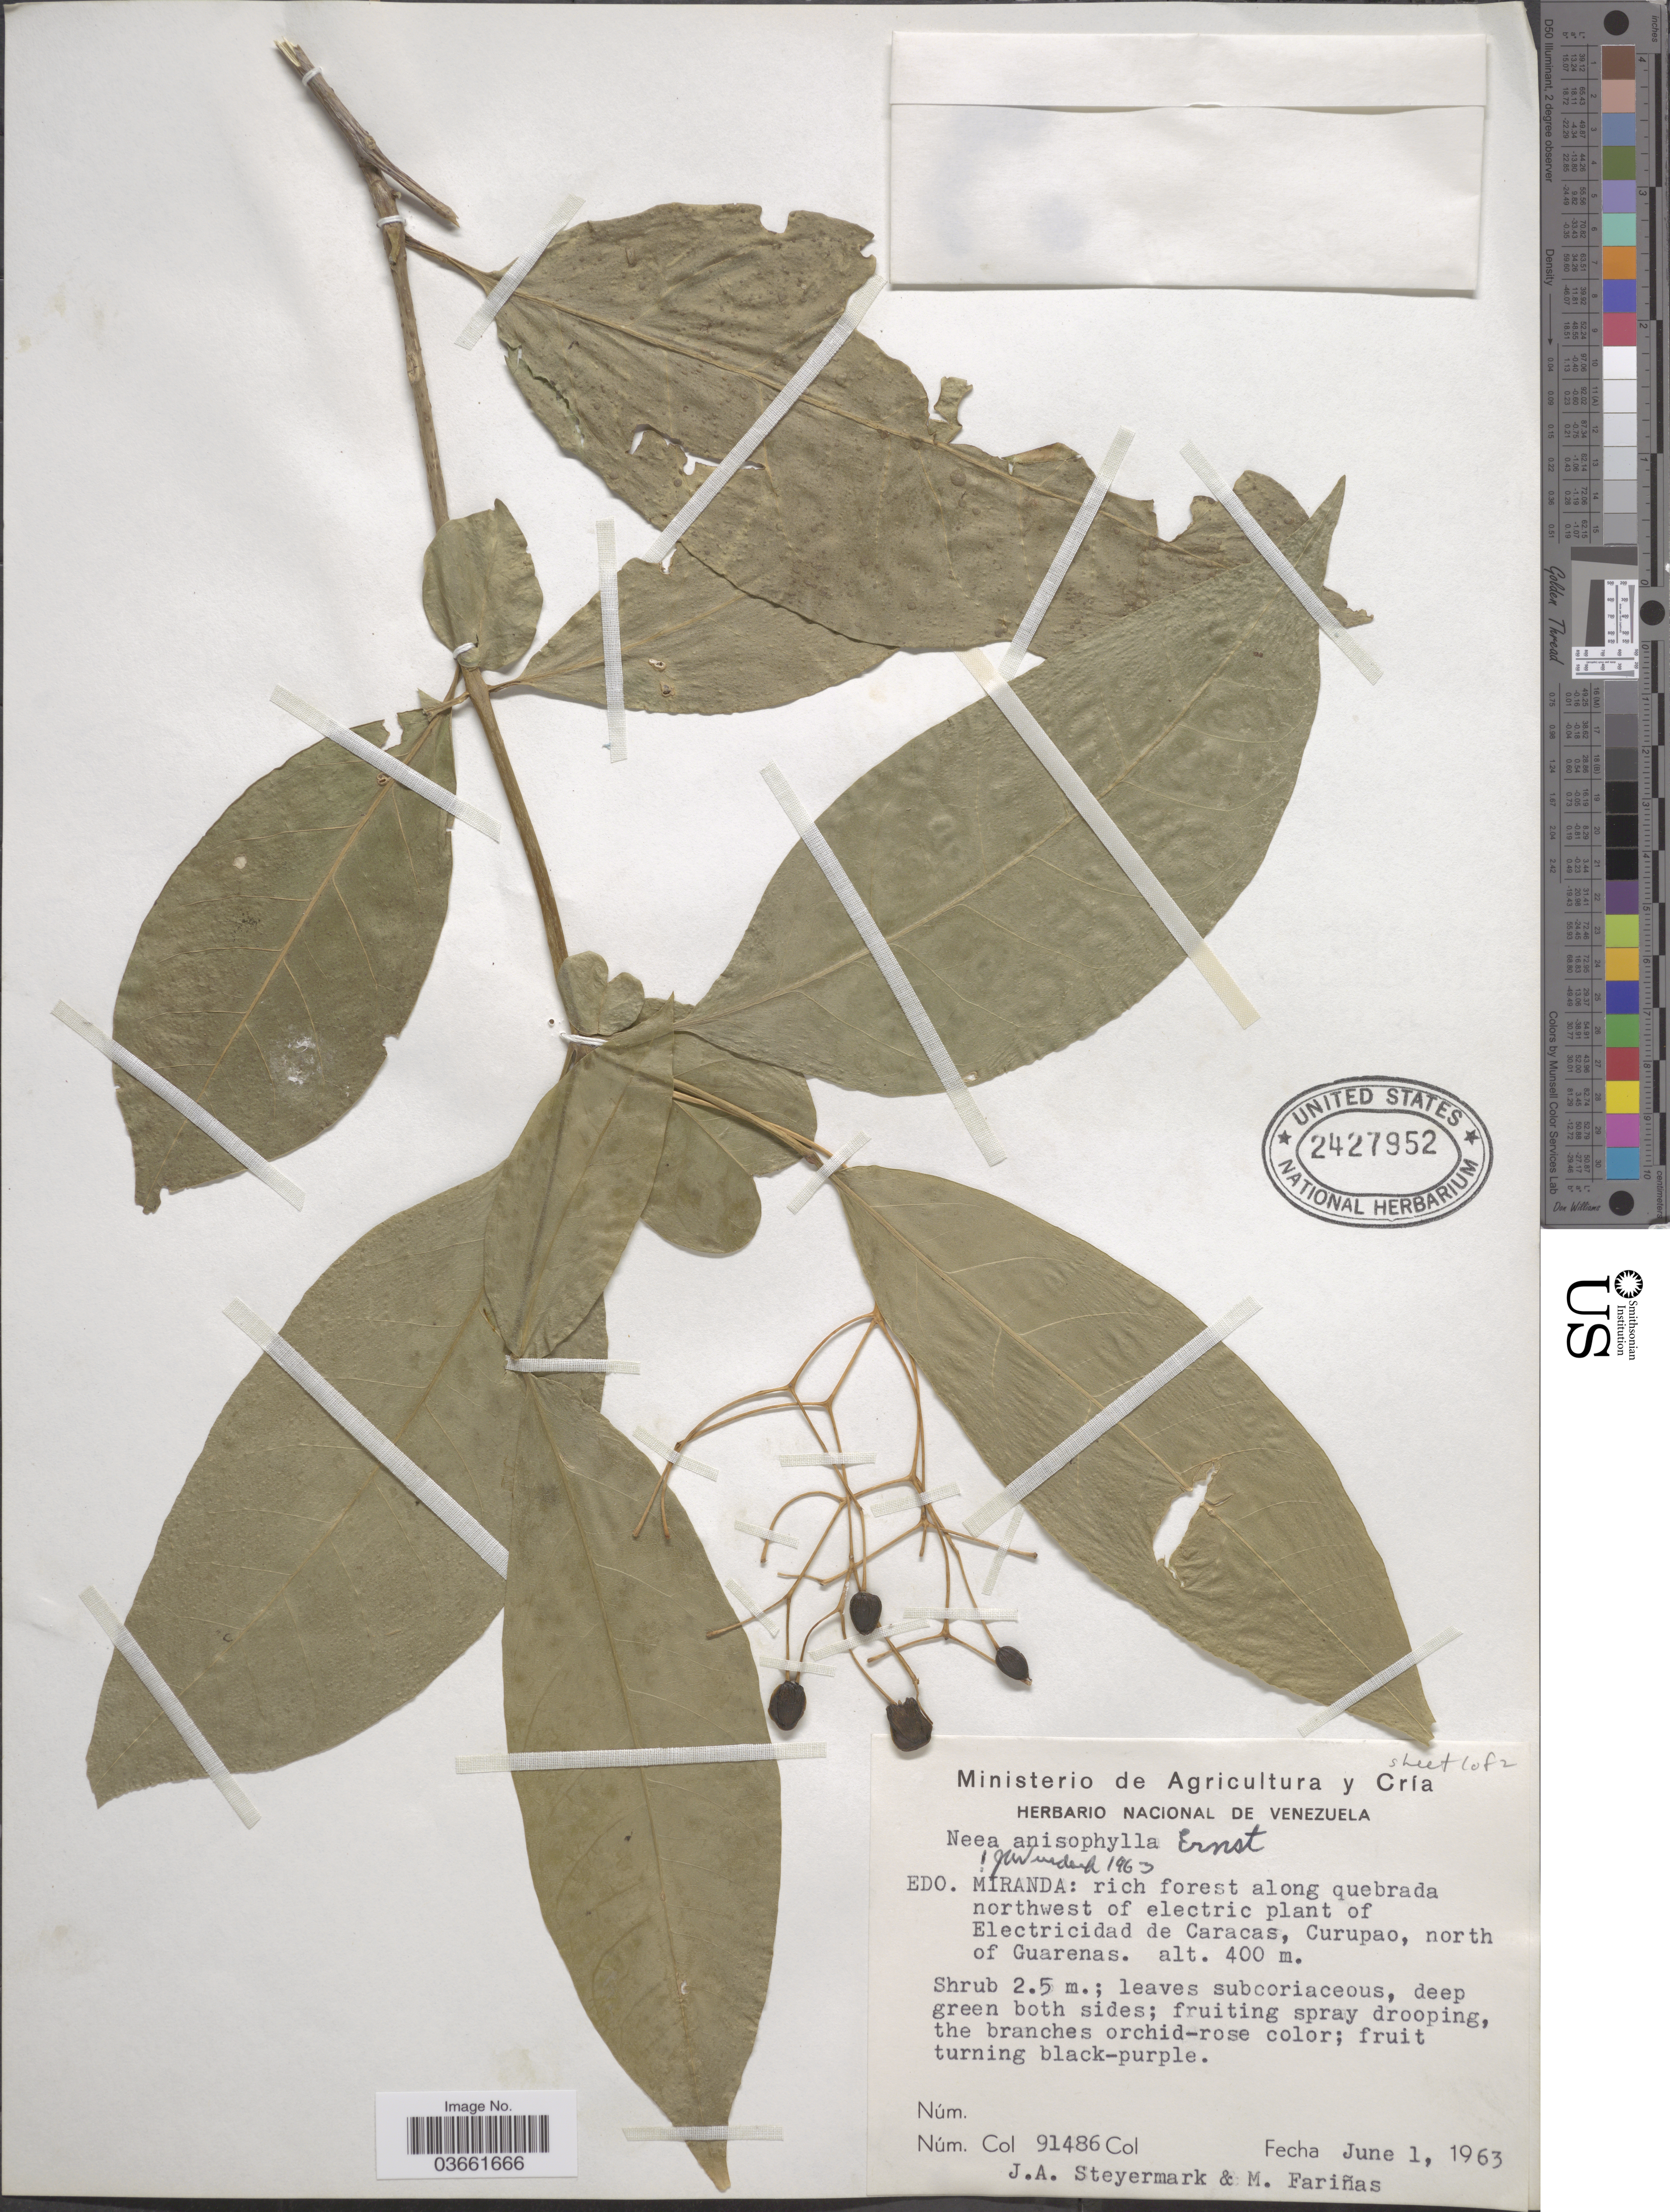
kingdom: Plantae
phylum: Tracheophyta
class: Magnoliopsida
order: Caryophyllales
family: Nyctaginaceae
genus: Neea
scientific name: Neea anisophylla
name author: Ernst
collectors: J. Steyermark & M. Fariñas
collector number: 91486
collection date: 1963-06-01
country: Venezuela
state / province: Miranda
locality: Rich forest along quebrada northwest of electric plant of Electricidad de Caracas, Curupao, north of Guarenas.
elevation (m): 400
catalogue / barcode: US 2427952